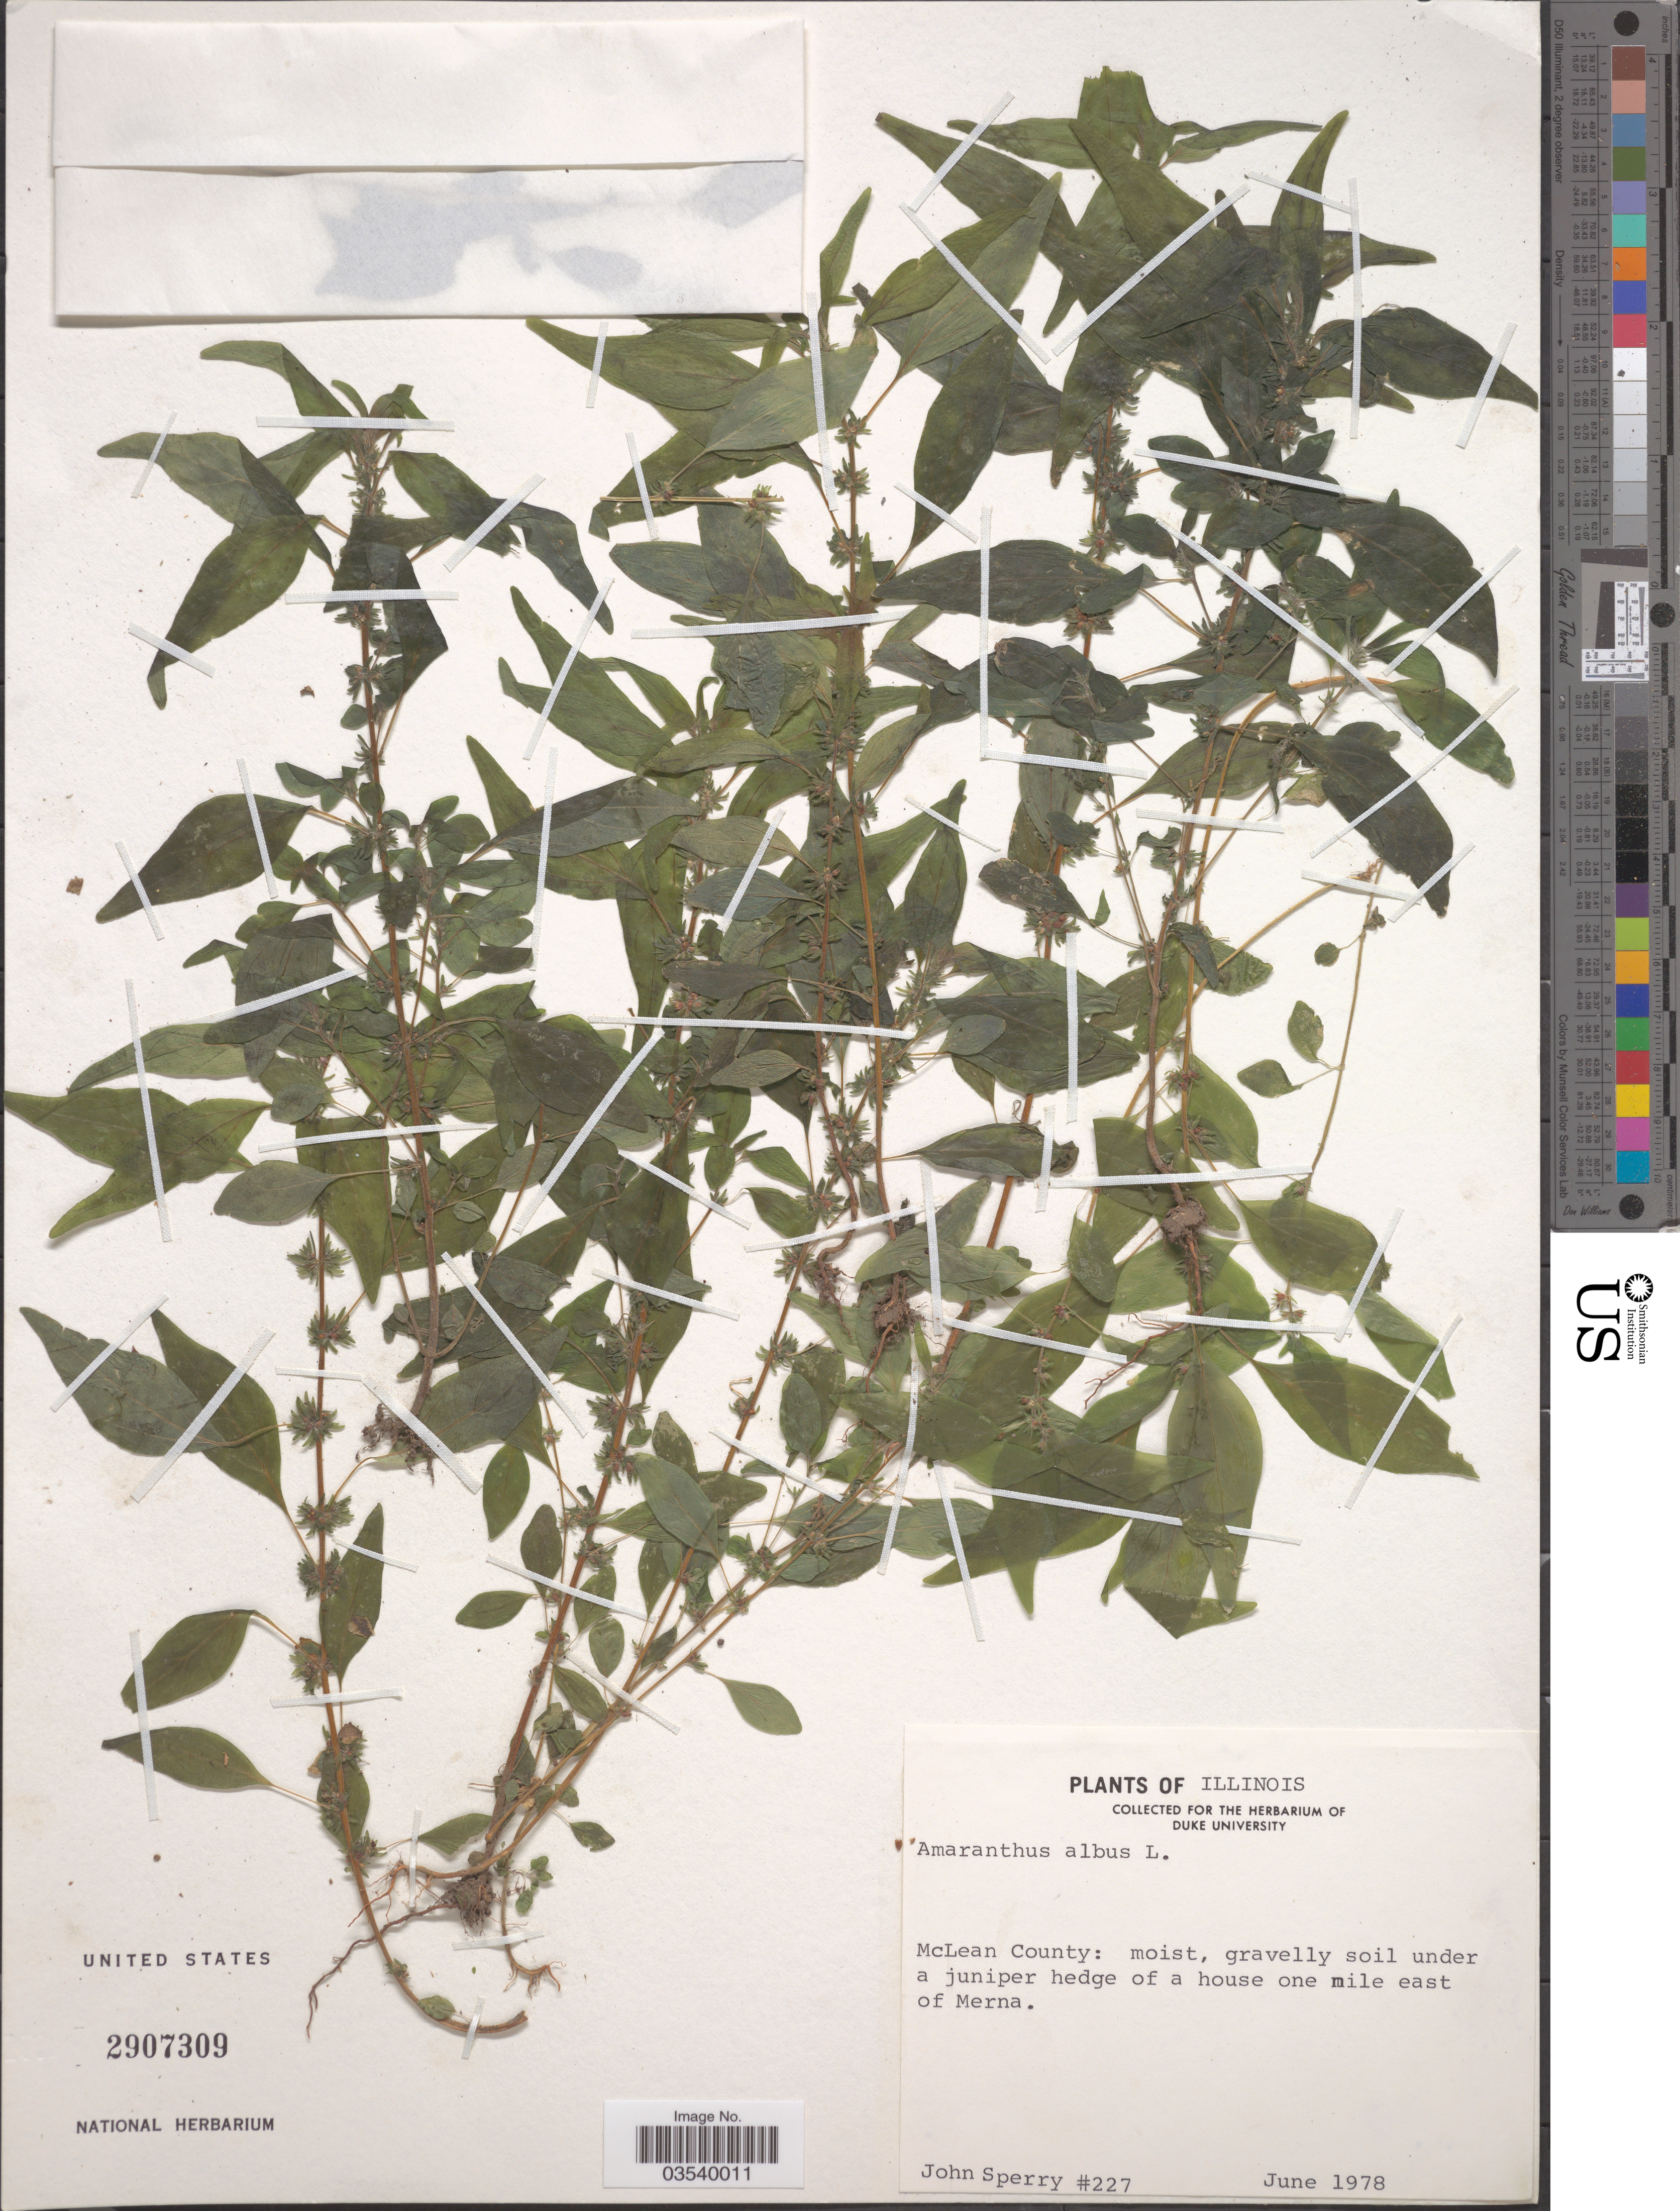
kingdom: Plantae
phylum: Tracheophyta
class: Magnoliopsida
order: Caryophyllales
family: Amaranthaceae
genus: Amaranthus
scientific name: Amaranthus albus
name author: L.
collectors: J. Sperry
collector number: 227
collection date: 1978-06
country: United States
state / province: Illinois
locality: McLean County: moist, gravelly soil under a juniper hedge of a house one mile east of Merna.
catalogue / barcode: US 2907309